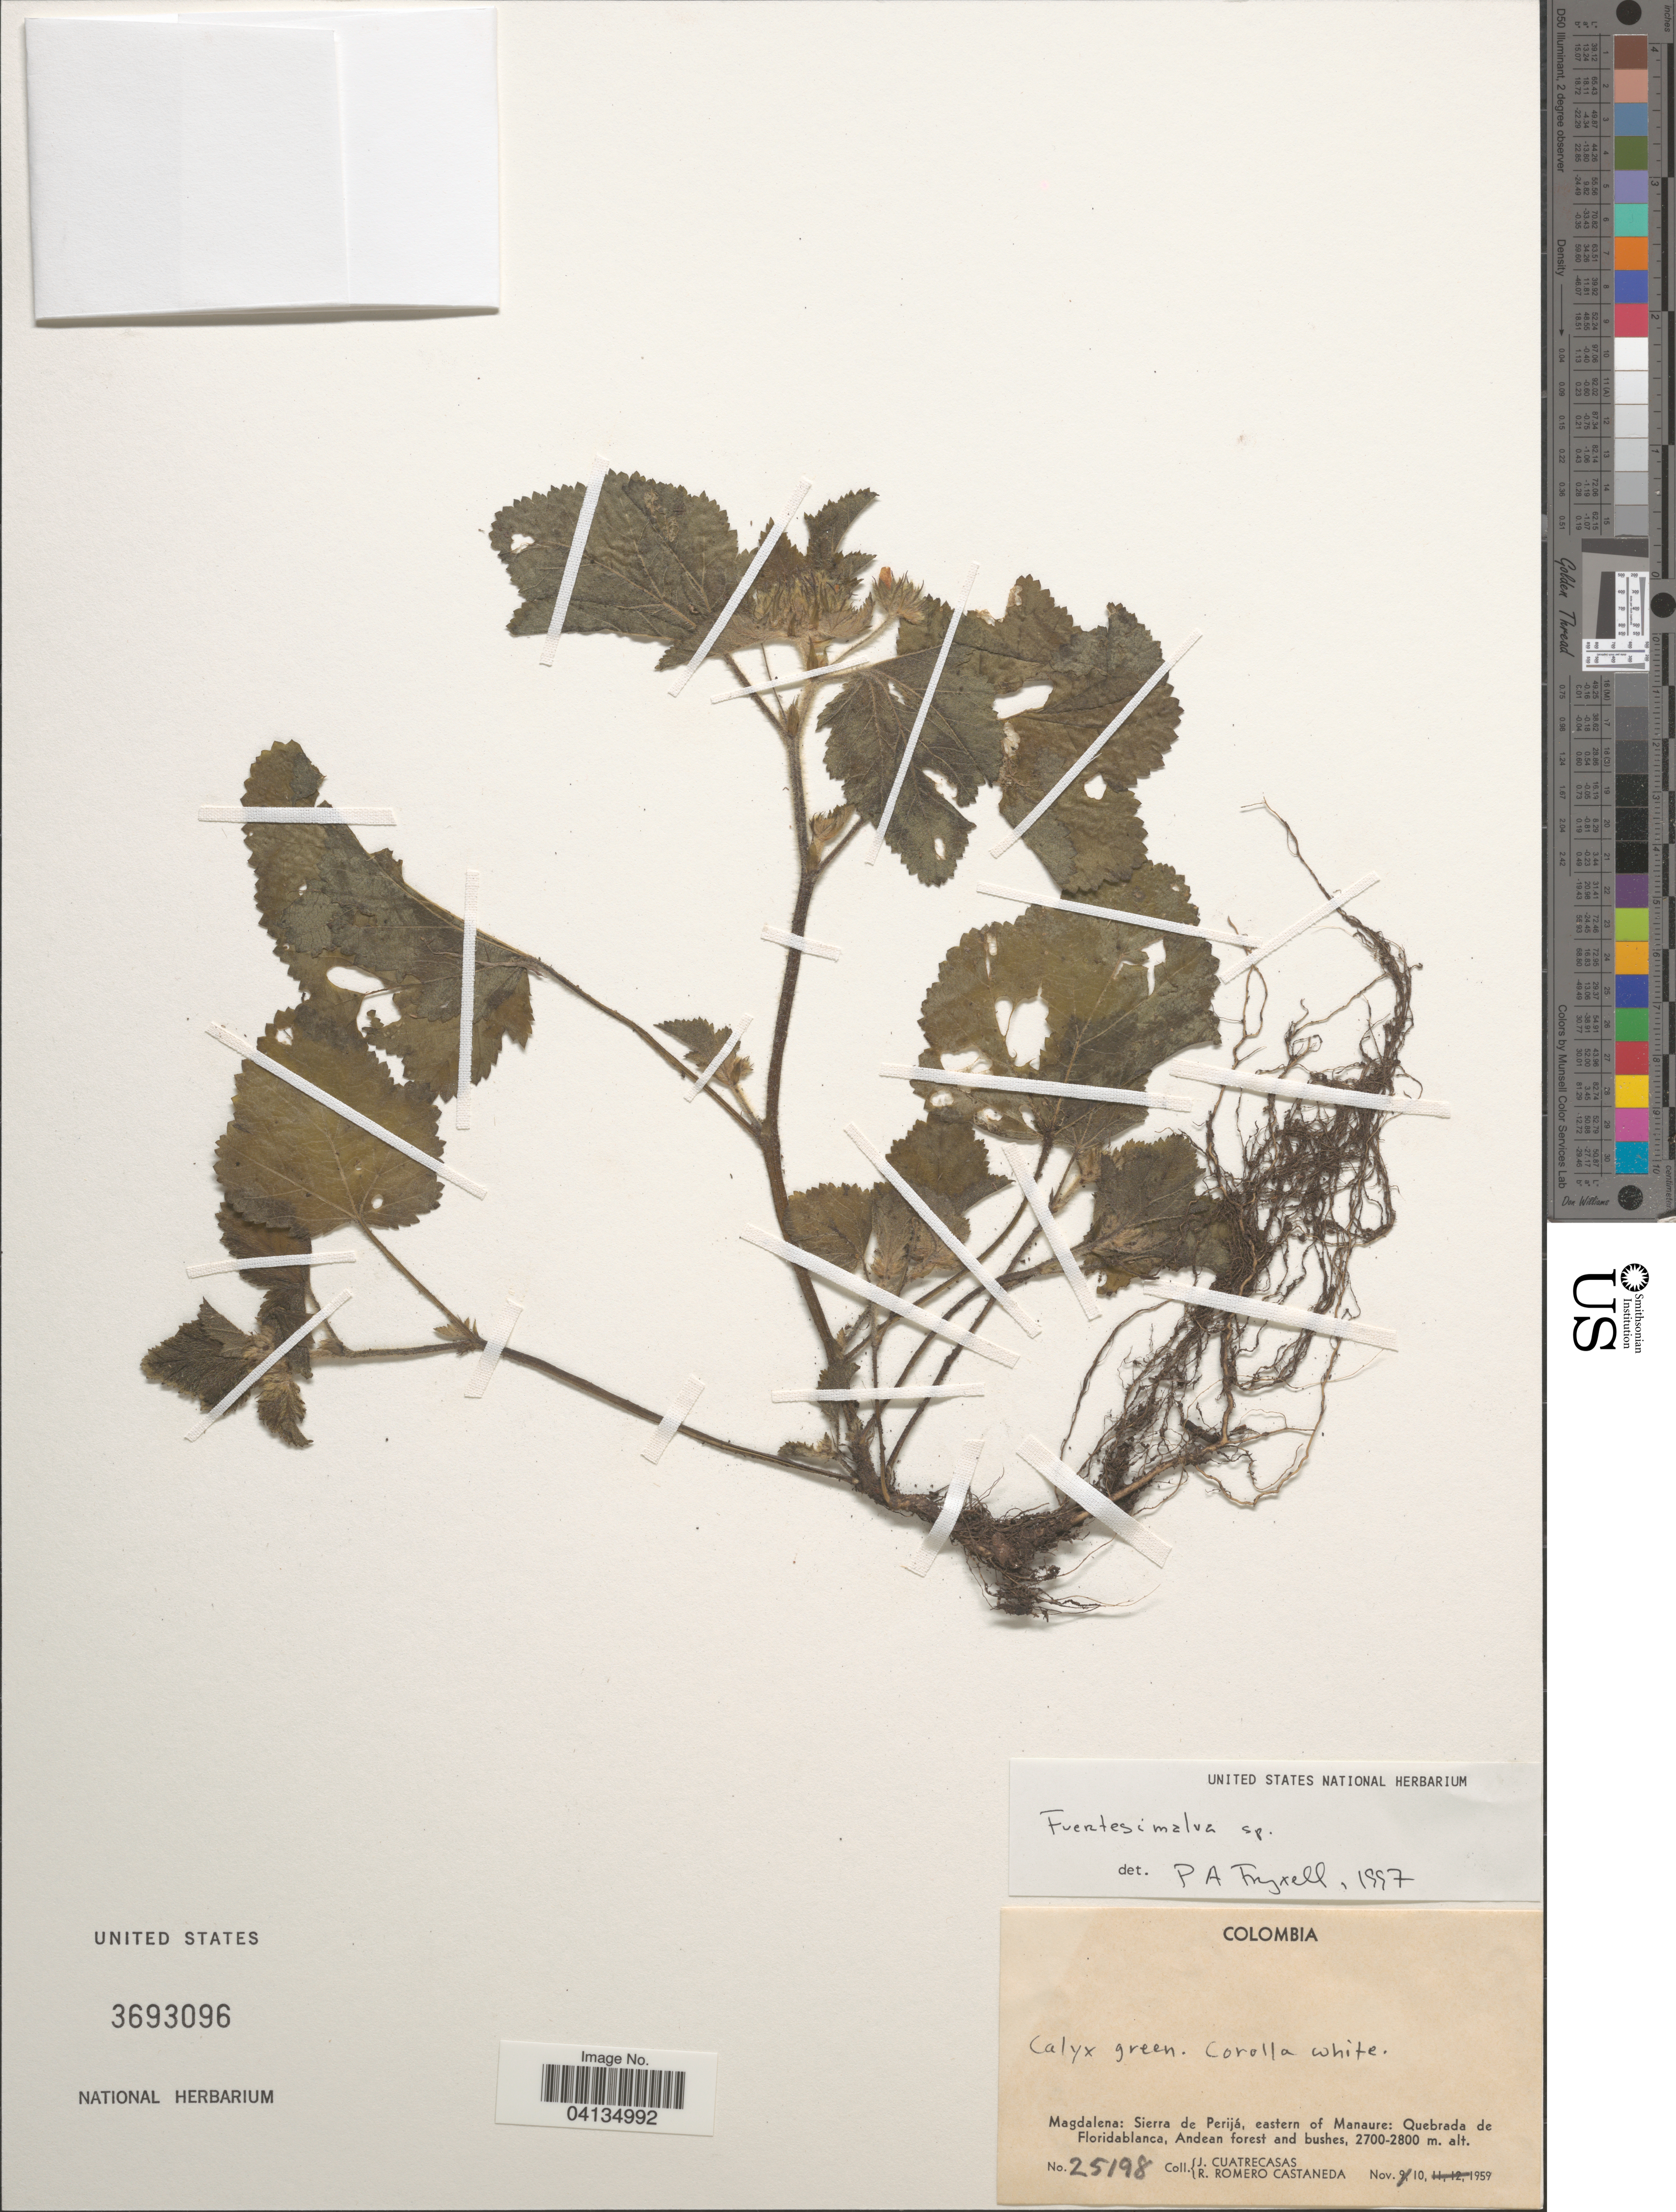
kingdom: Plantae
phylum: Tracheophyta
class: Magnoliopsida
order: Malvales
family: Malvaceae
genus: Fuertesimalva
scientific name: Fuertesimalva sp.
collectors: J. Cuatrecasas & R. Romero Castañeda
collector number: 25198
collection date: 1959-11-10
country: Colombia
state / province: Magdalena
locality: Sierra de Perijá, eastern of Manaure: Quebrada de Floridablanca, Andean forest and bushes.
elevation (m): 2700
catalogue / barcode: US 3693096